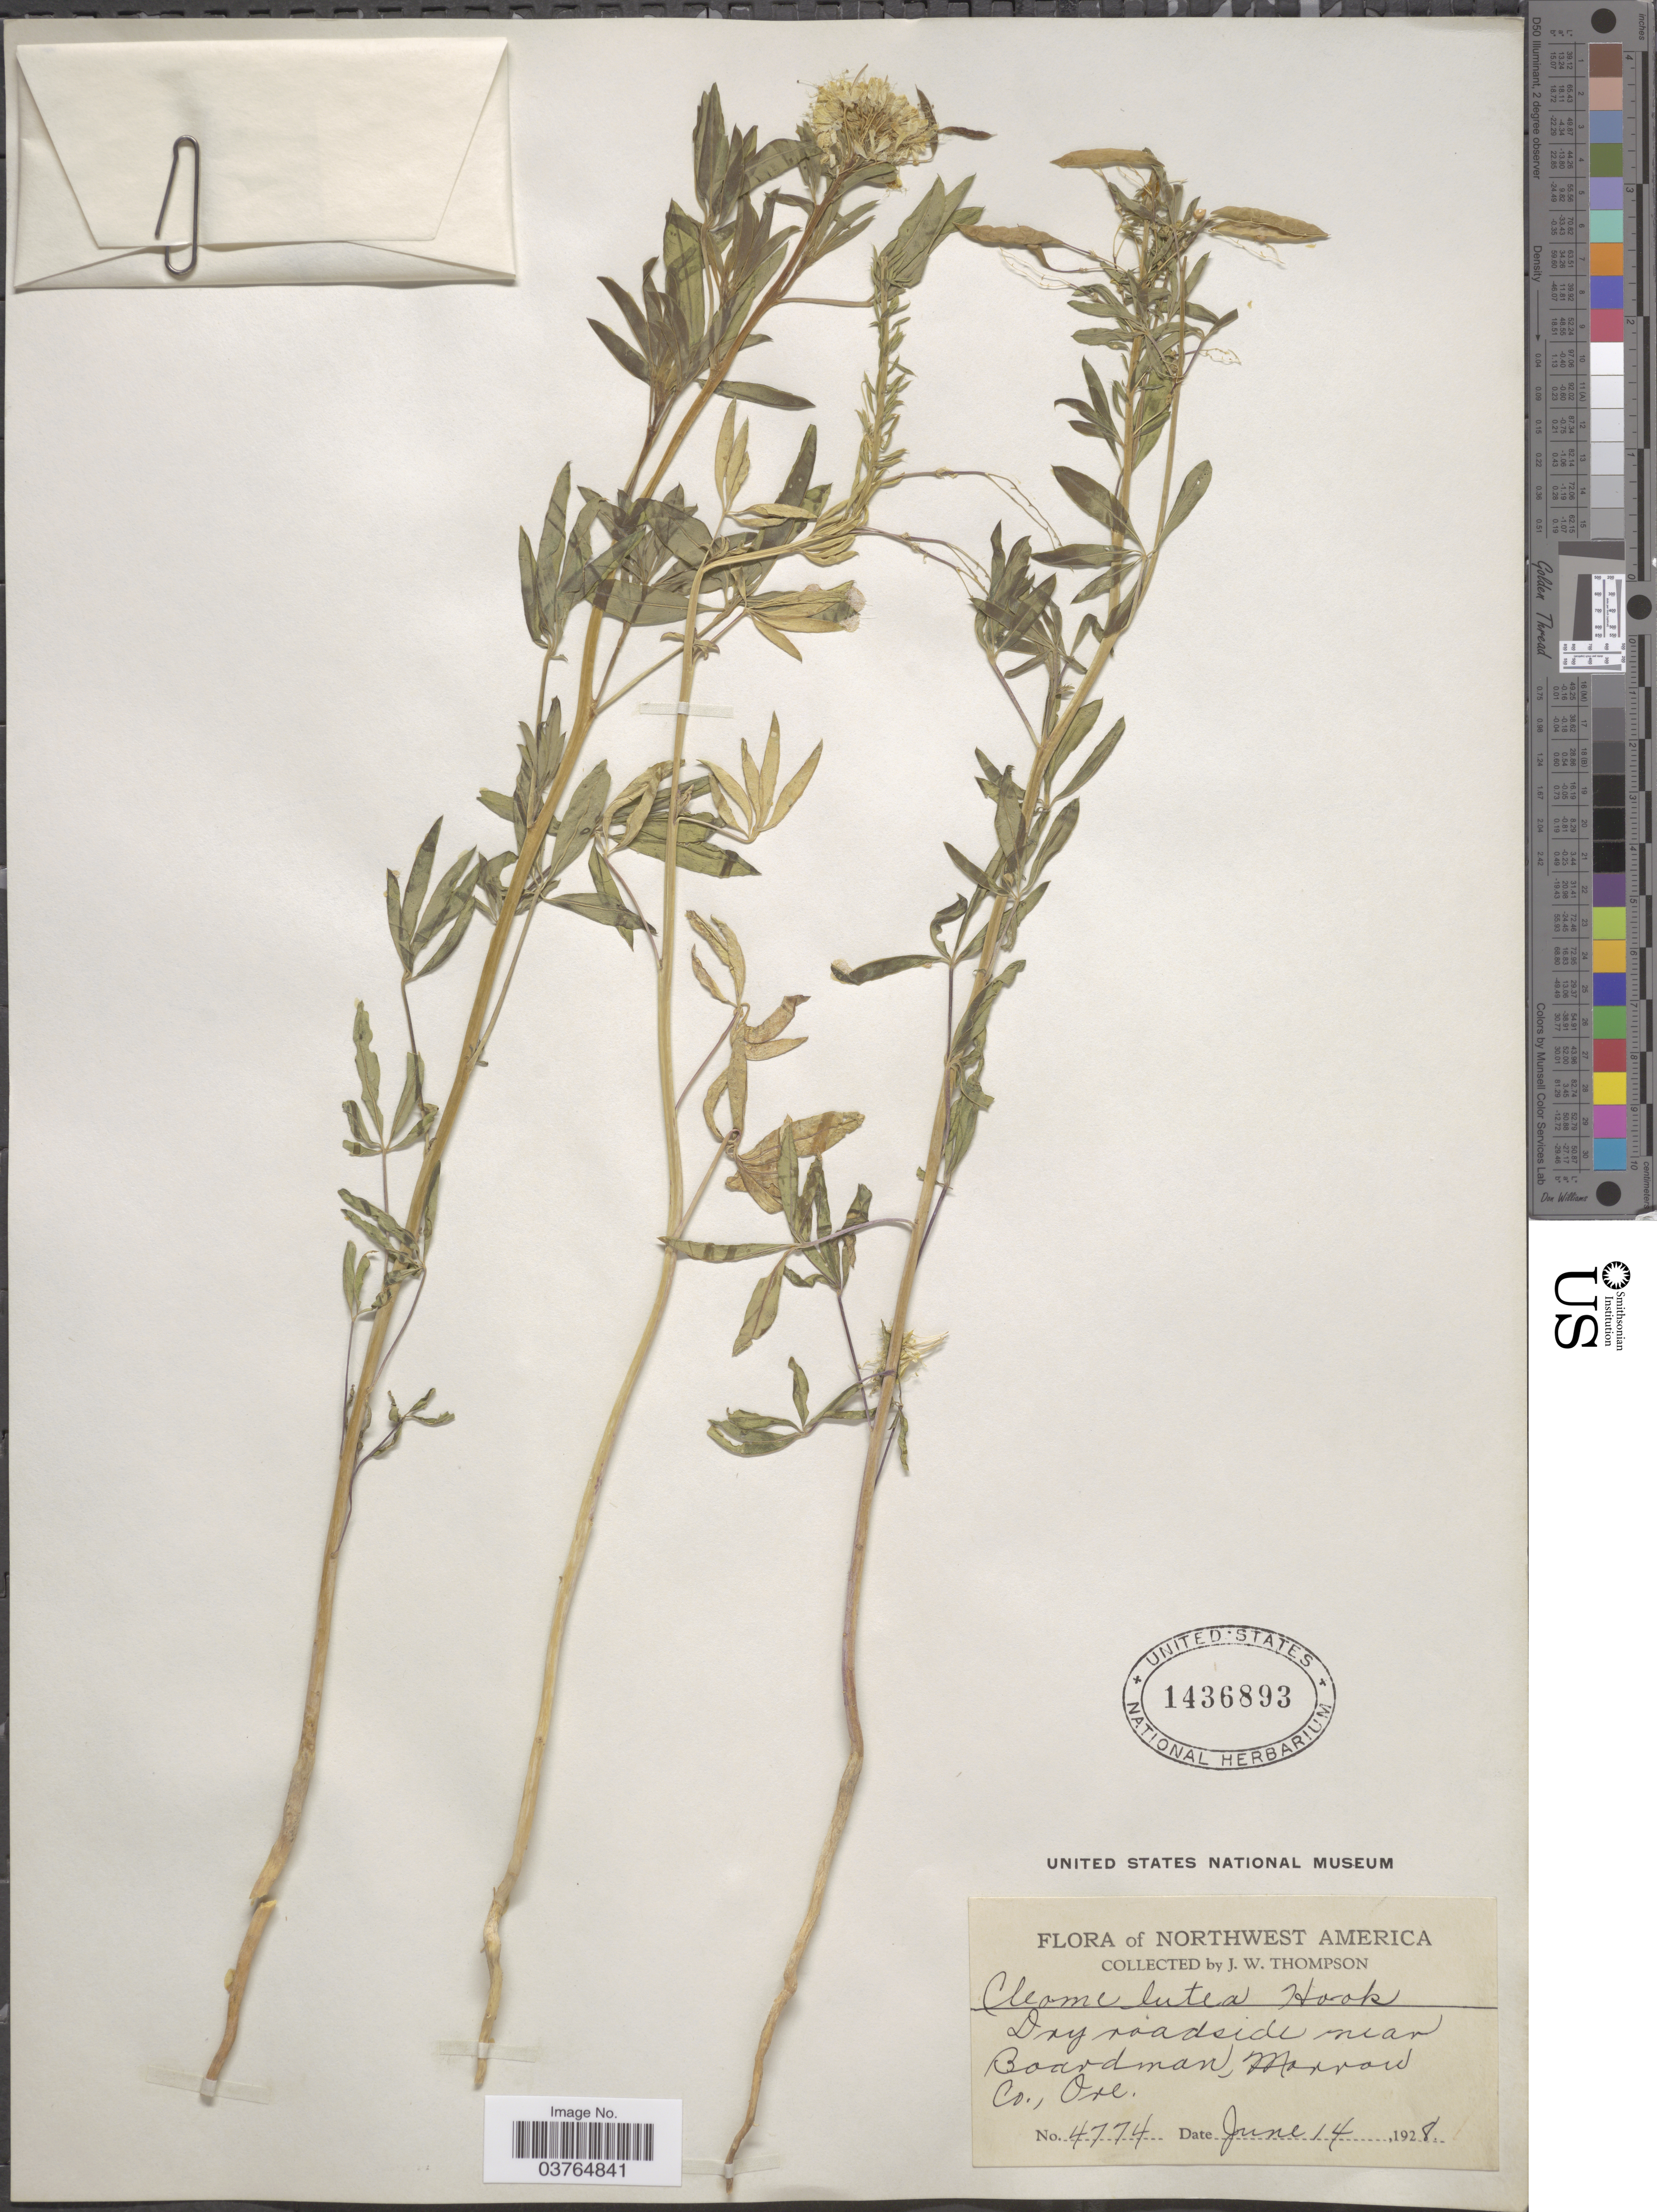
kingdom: Plantae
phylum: Tracheophyta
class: Magnoliopsida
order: Brassicales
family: Cleomaceae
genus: Cleomella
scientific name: Cleomella lutea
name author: (Hook.) Roalson & J.C. Hall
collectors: J. Thompson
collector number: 4774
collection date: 1928-06-14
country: United States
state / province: Oregon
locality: Northwest America. Dry roadside near Boardman, Marrow Co.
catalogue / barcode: US 1436893